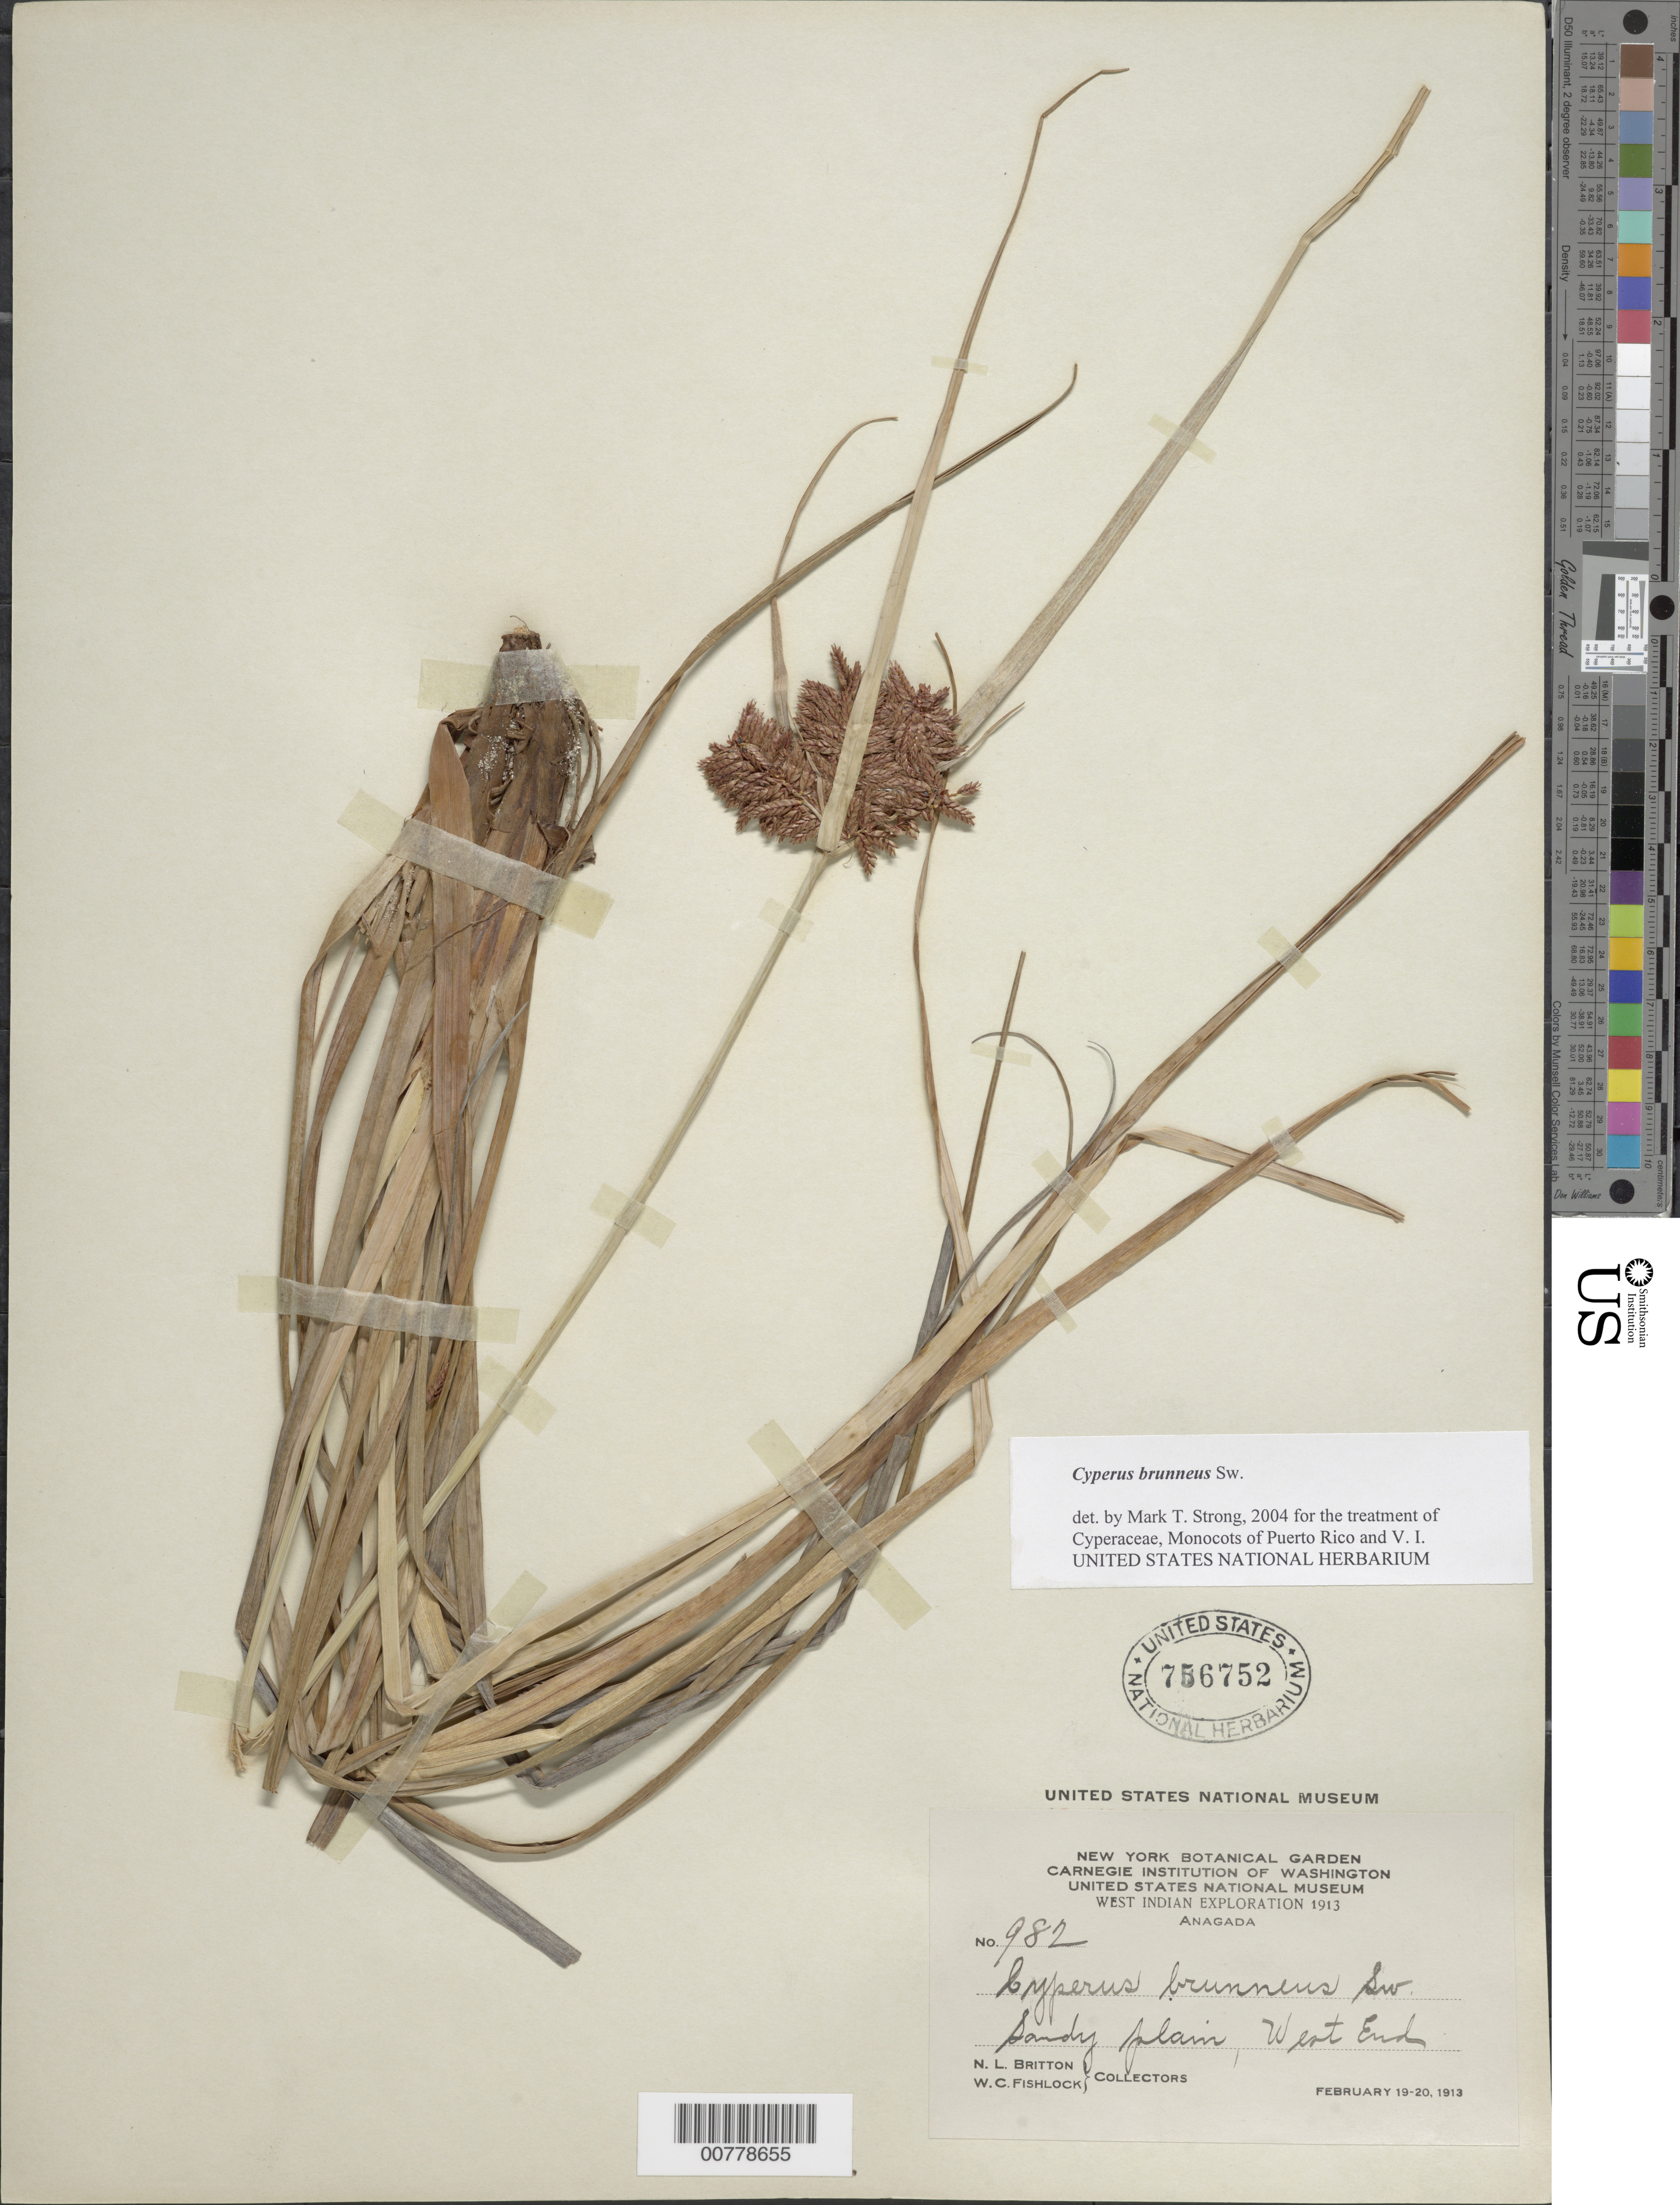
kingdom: Plantae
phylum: Tracheophyta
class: Liliopsida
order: Poales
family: Cyperaceae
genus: Cyperus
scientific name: Cyperus brunneus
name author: Sw.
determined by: Strong, M. T., (US), Smithsonian Institution - National Museum of Natural History (UNITED STATES)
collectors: N. Britton & W. Fishlock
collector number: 982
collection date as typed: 19 Feb 1913 to 20 Feb 1913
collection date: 1913-02-19/1913-02-20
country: British Virgin Islands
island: Anegada I.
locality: West End.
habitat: Sandy loam.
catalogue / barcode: US 756752